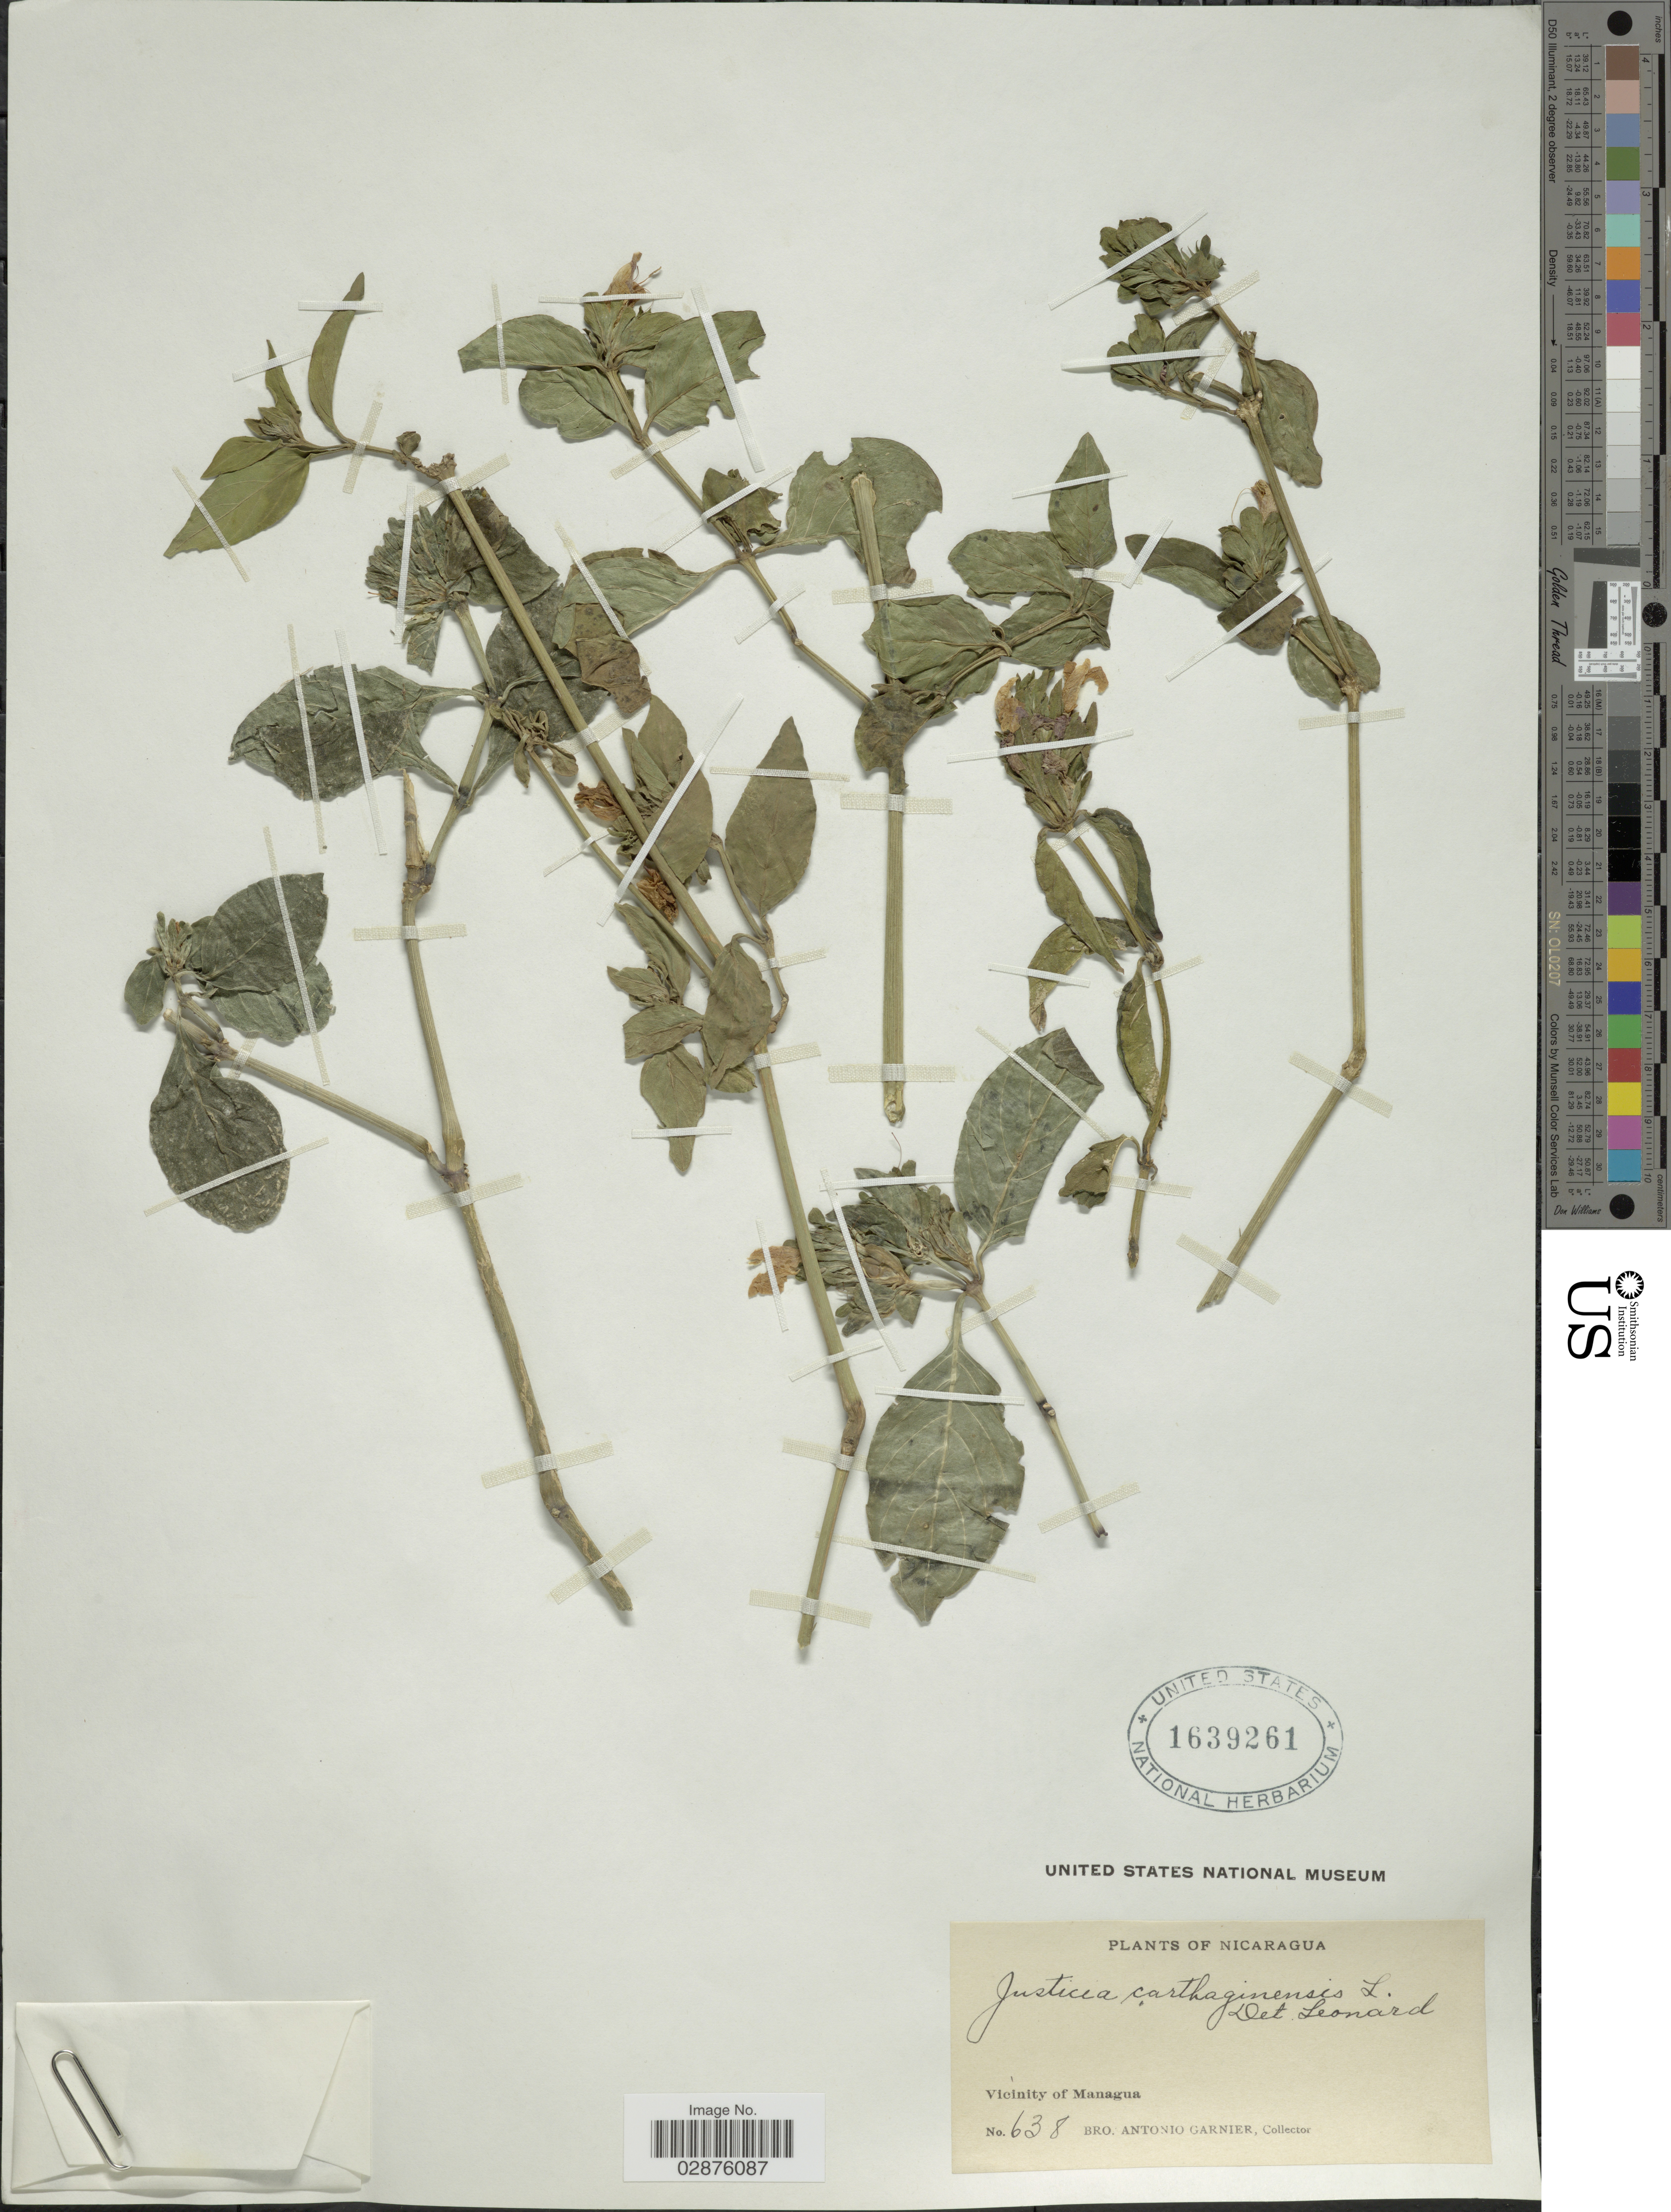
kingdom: Plantae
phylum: Tracheophyta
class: Magnoliopsida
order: Lamiales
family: Acanthaceae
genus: Justicia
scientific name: Justicia carthaginensis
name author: Jacq.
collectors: Bro. A. Garnier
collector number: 638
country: Nicaragua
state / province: Managua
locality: Vicinity of Managua.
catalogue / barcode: US 1639261